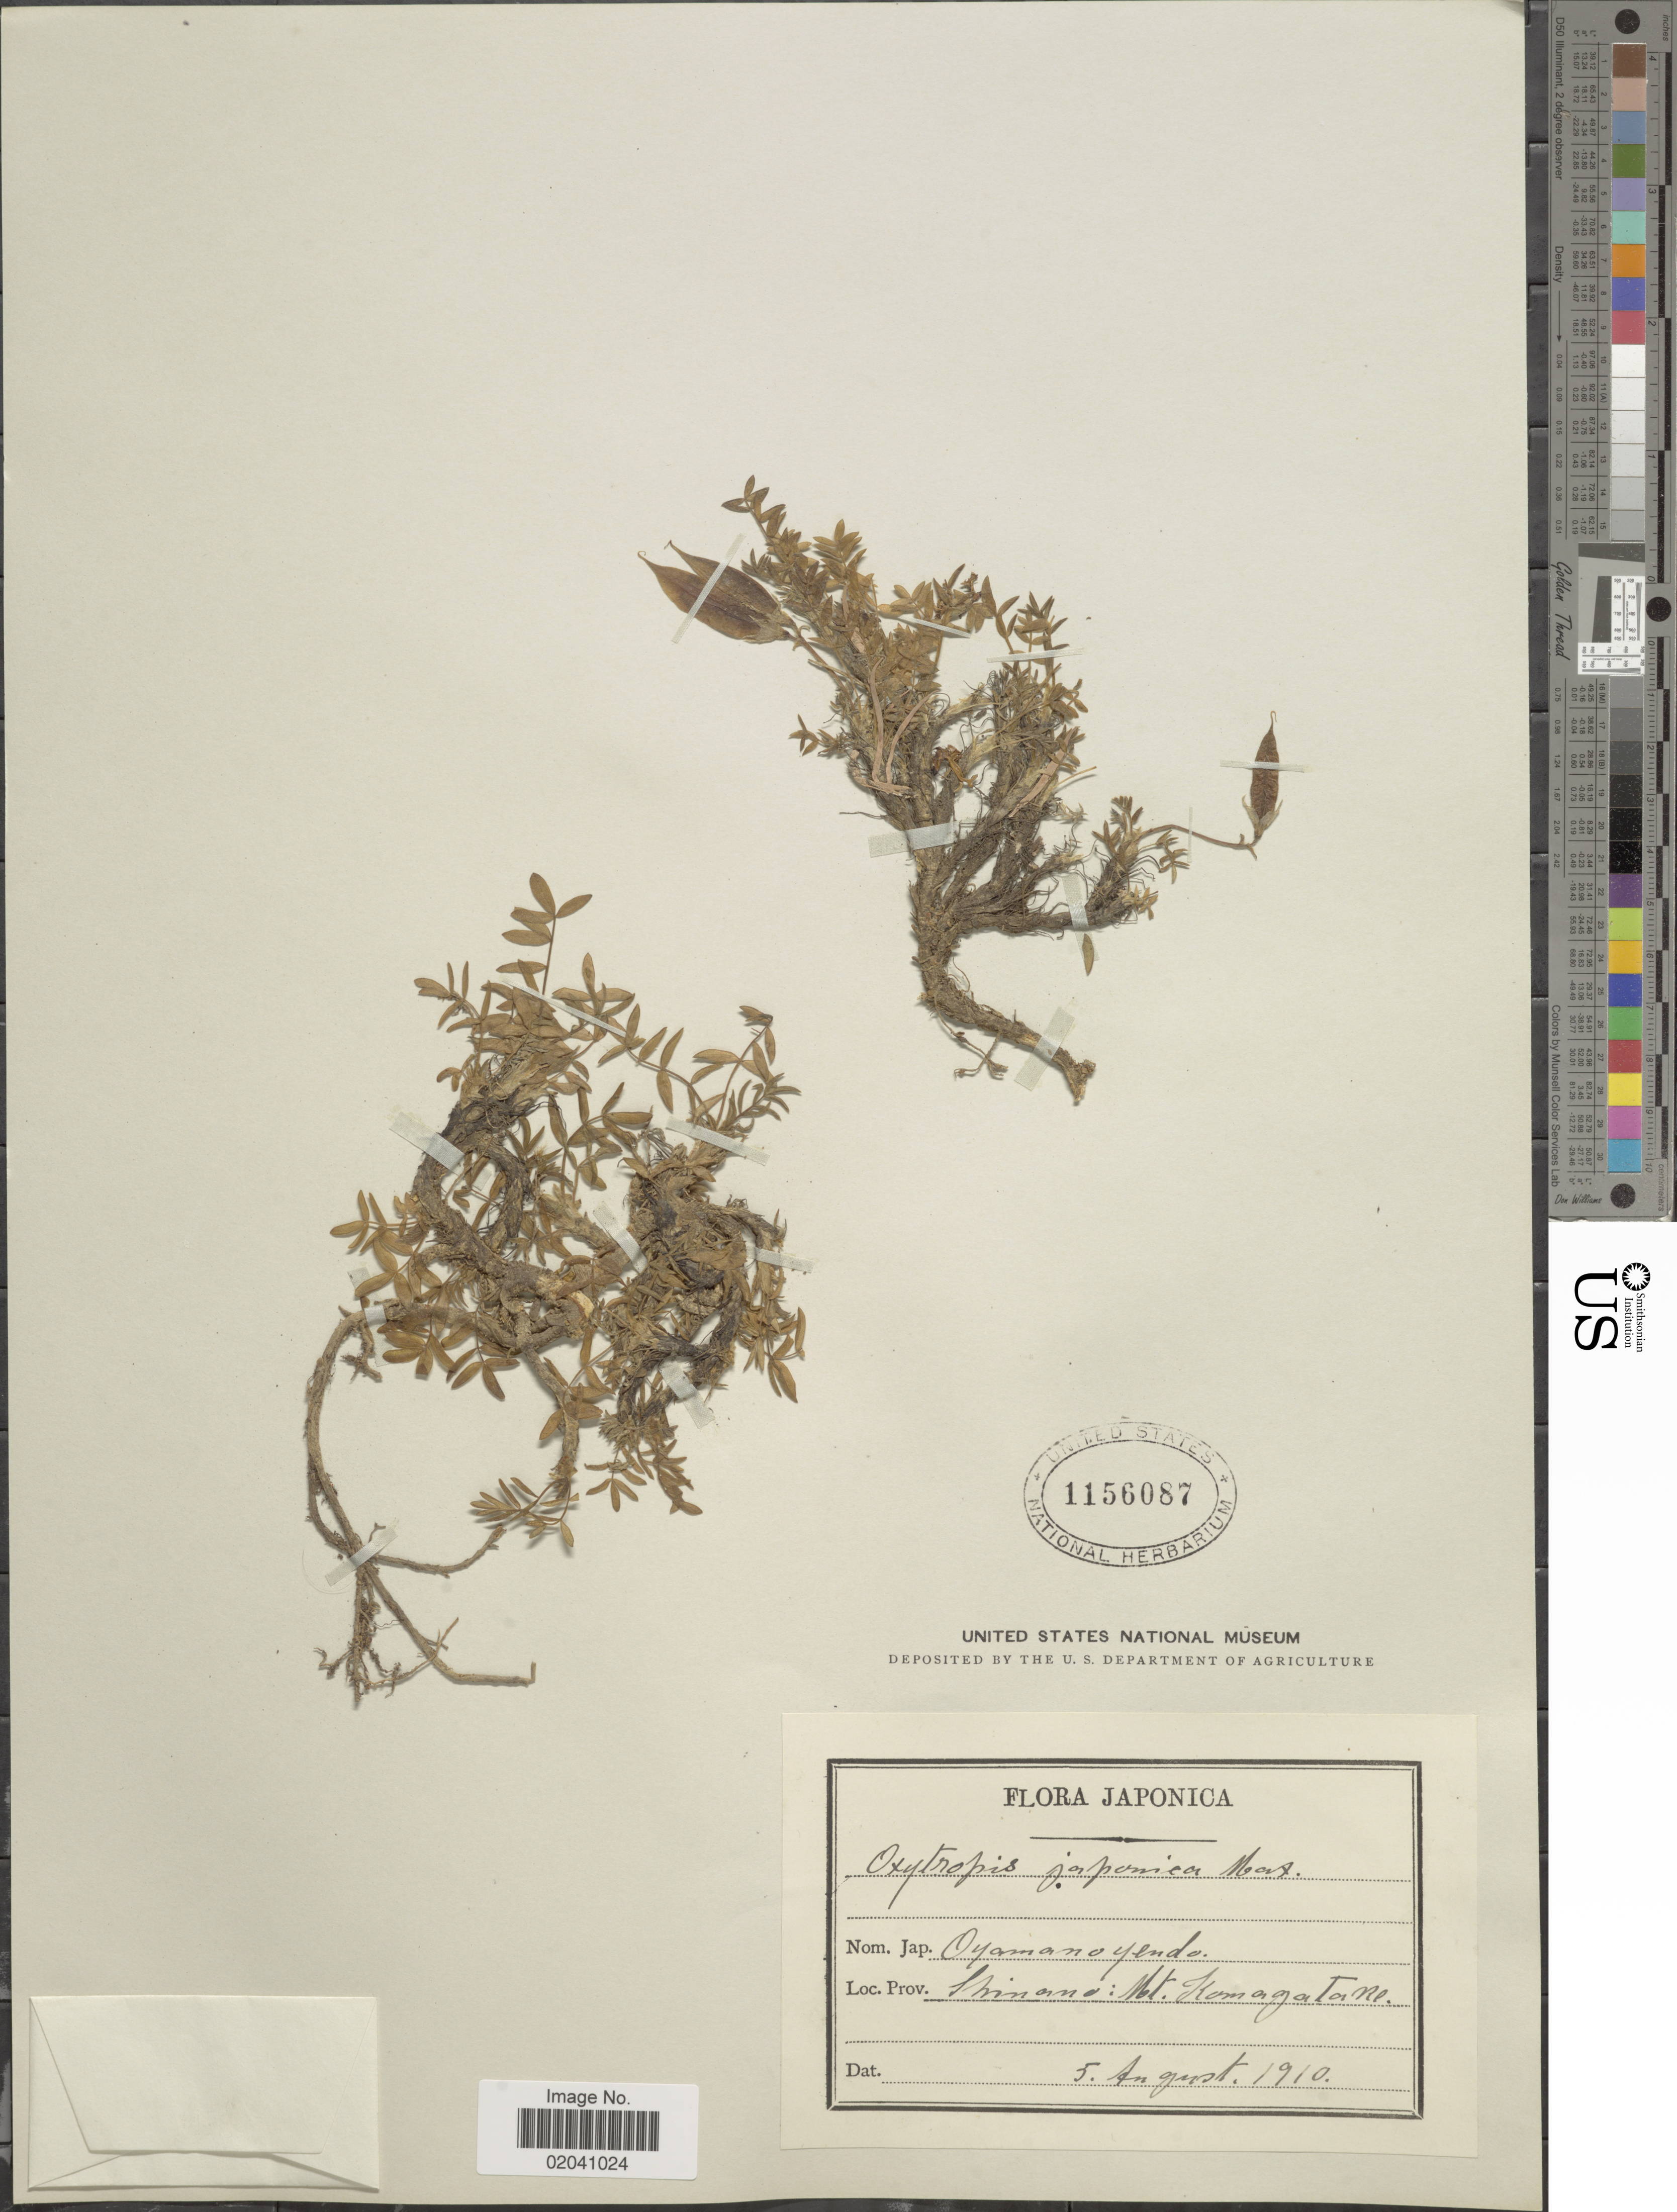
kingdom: Plantae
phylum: Tracheophyta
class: Magnoliopsida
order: Fabales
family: Fabaceae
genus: Oxytropis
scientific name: Oxytropis japonica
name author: Maxim.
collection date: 1910-08-05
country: Japan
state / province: Nagano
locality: Shinano: Mt. Komagatake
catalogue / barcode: US 1156087